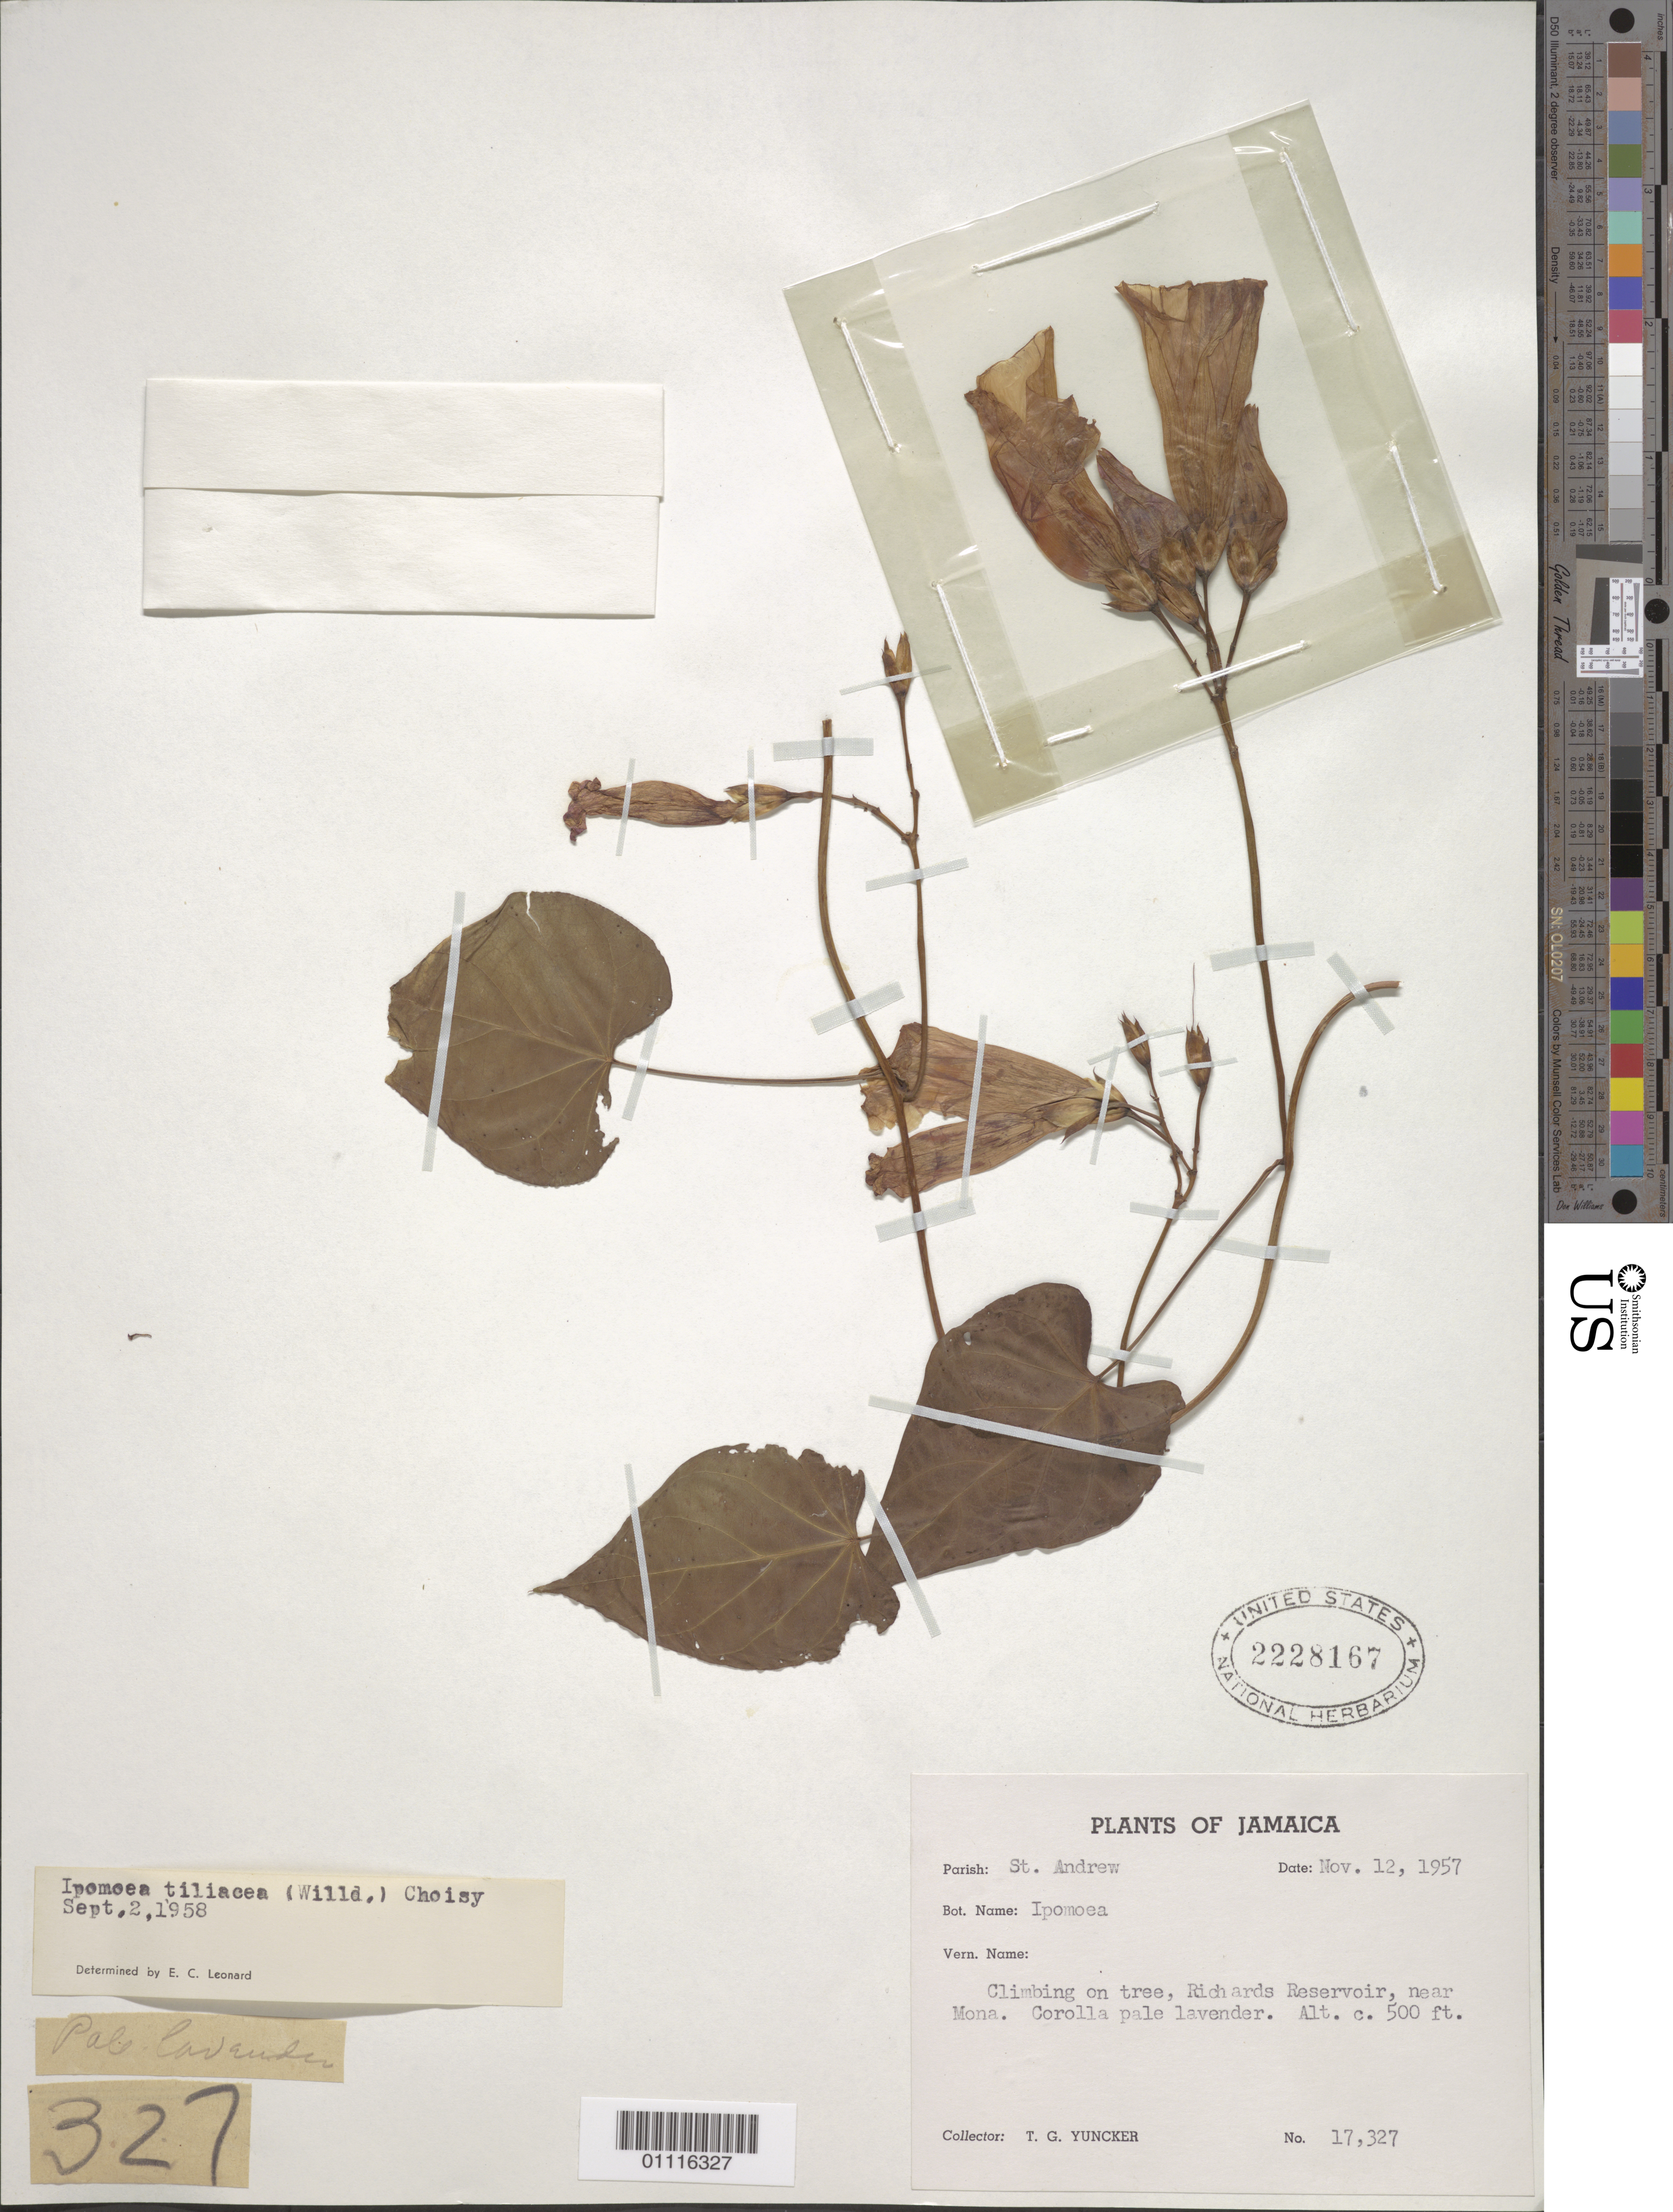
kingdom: Plantae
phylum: Tracheophyta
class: Magnoliopsida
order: Solanales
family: Convolvulaceae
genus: Ipomoea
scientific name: Ipomoea tiliacea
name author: (Willd.) Choisy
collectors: T. G. Yuncker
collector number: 17327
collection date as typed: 12 Nov 1957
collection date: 1957-11-12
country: Jamaica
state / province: Saint Andrew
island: Jamaica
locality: Climbing on tree, Richards Reservoir, near Mona.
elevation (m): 152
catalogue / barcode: US 2228167